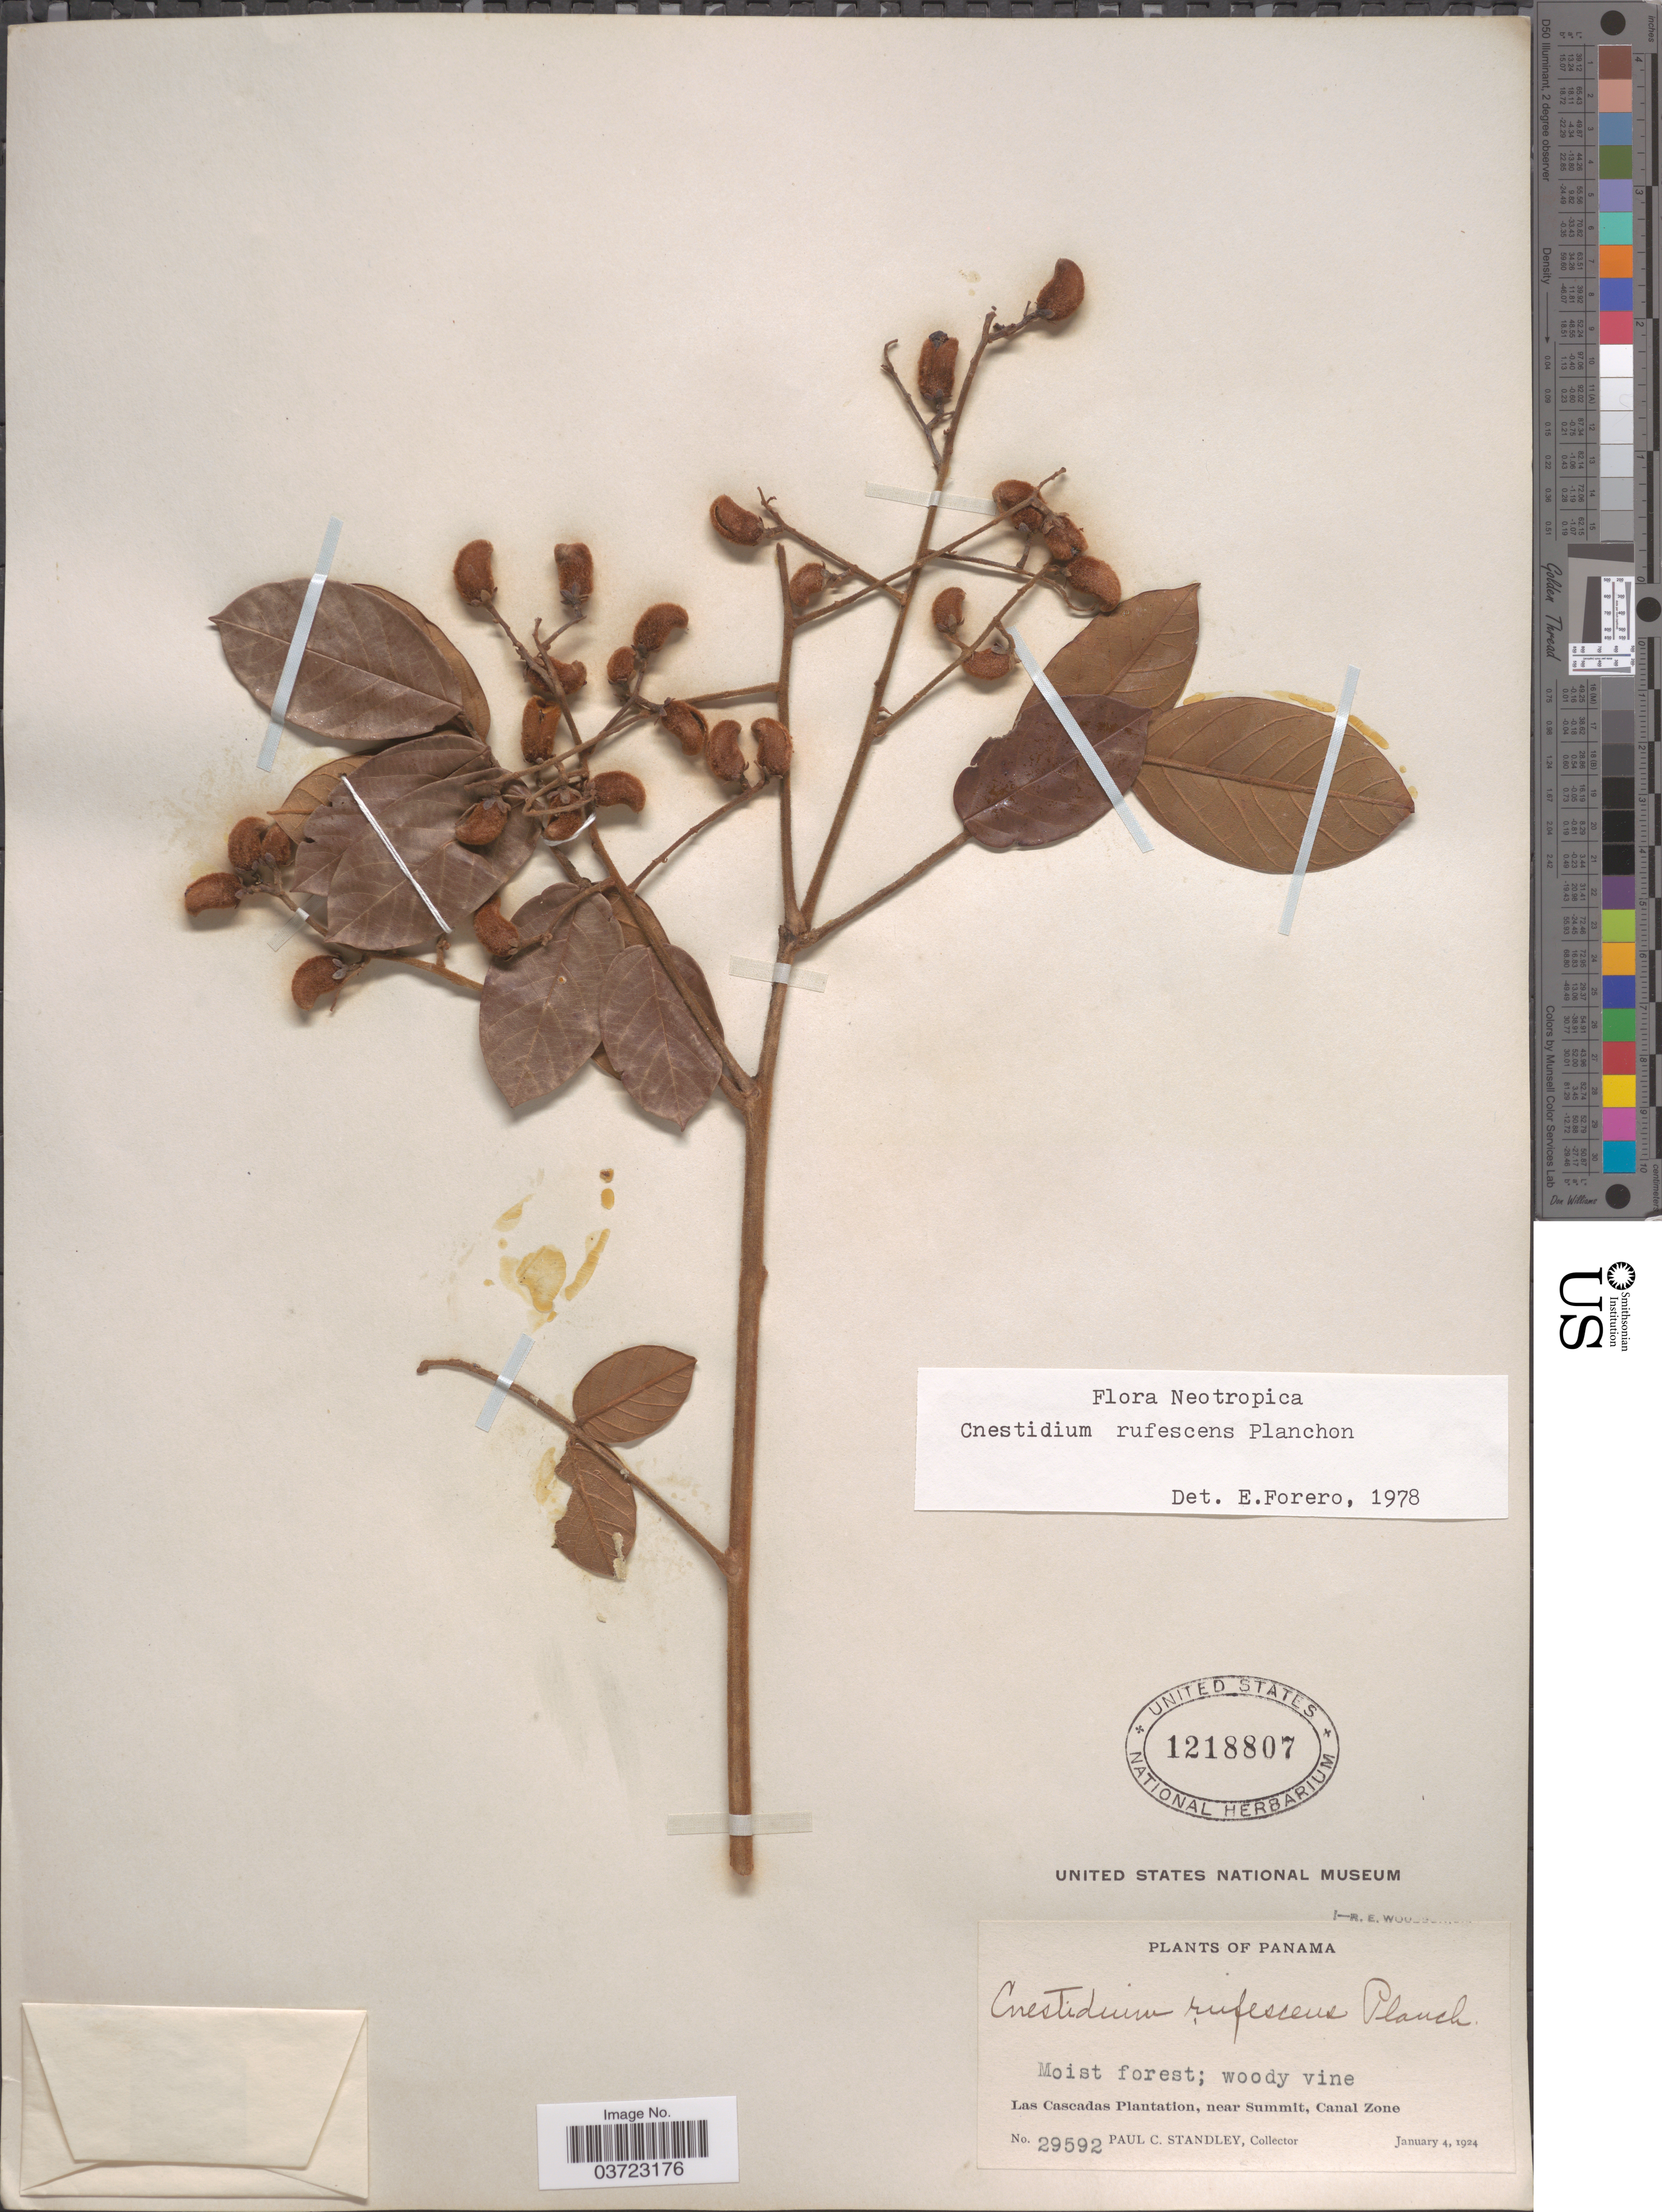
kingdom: Plantae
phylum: Tracheophyta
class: Magnoliopsida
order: Oxalidales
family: Connaraceae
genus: Cnestidium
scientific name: Cnestidium rufescens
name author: Planch.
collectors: P. C. Standley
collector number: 29592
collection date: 1924-01-04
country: Panama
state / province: Colón / Panamá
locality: Las Cascadas Plantation, near Summit, Canal Zone.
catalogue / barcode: US 1218807